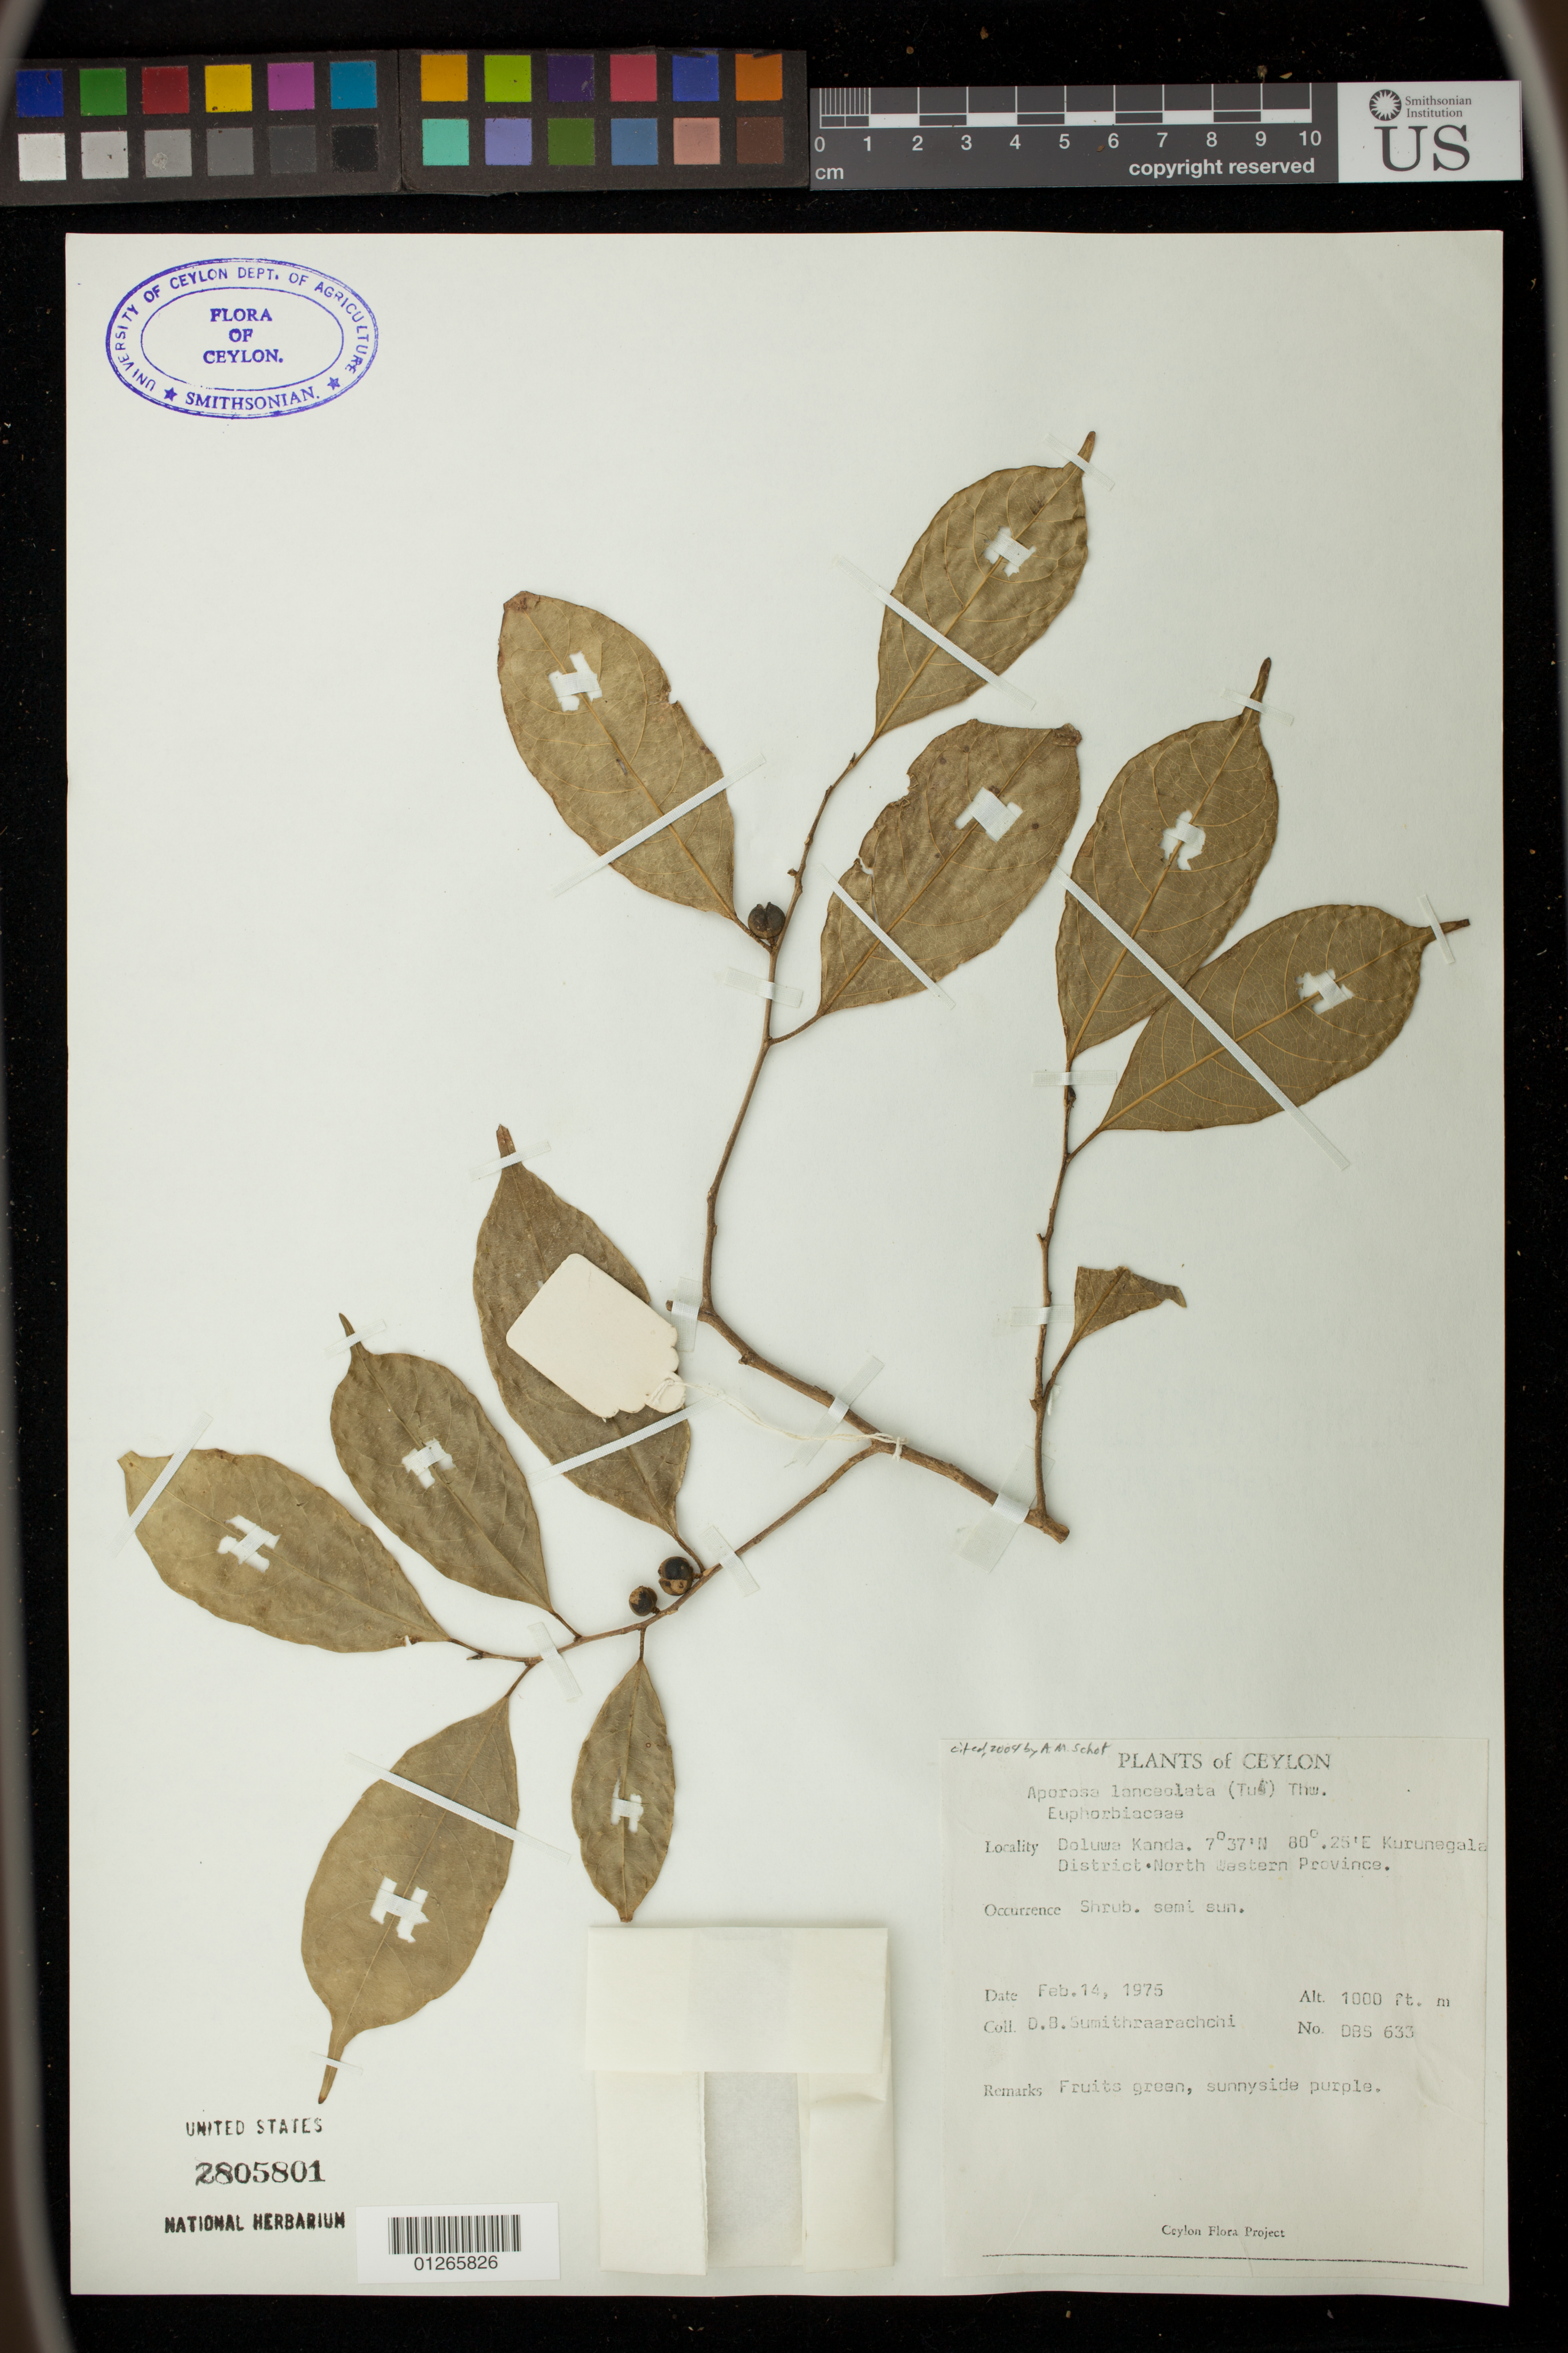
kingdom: Plantae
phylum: Tracheophyta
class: Magnoliopsida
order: Malpighiales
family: Phyllanthaceae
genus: Aporosa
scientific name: Aporosa lanceolata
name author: Müll. Arg.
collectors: D. B. Sumithraarachchi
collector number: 633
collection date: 1975-02-14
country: Sri Lanka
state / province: North Western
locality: Deluwa Kanda, Kurunegala District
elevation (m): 305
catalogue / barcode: US 2805801